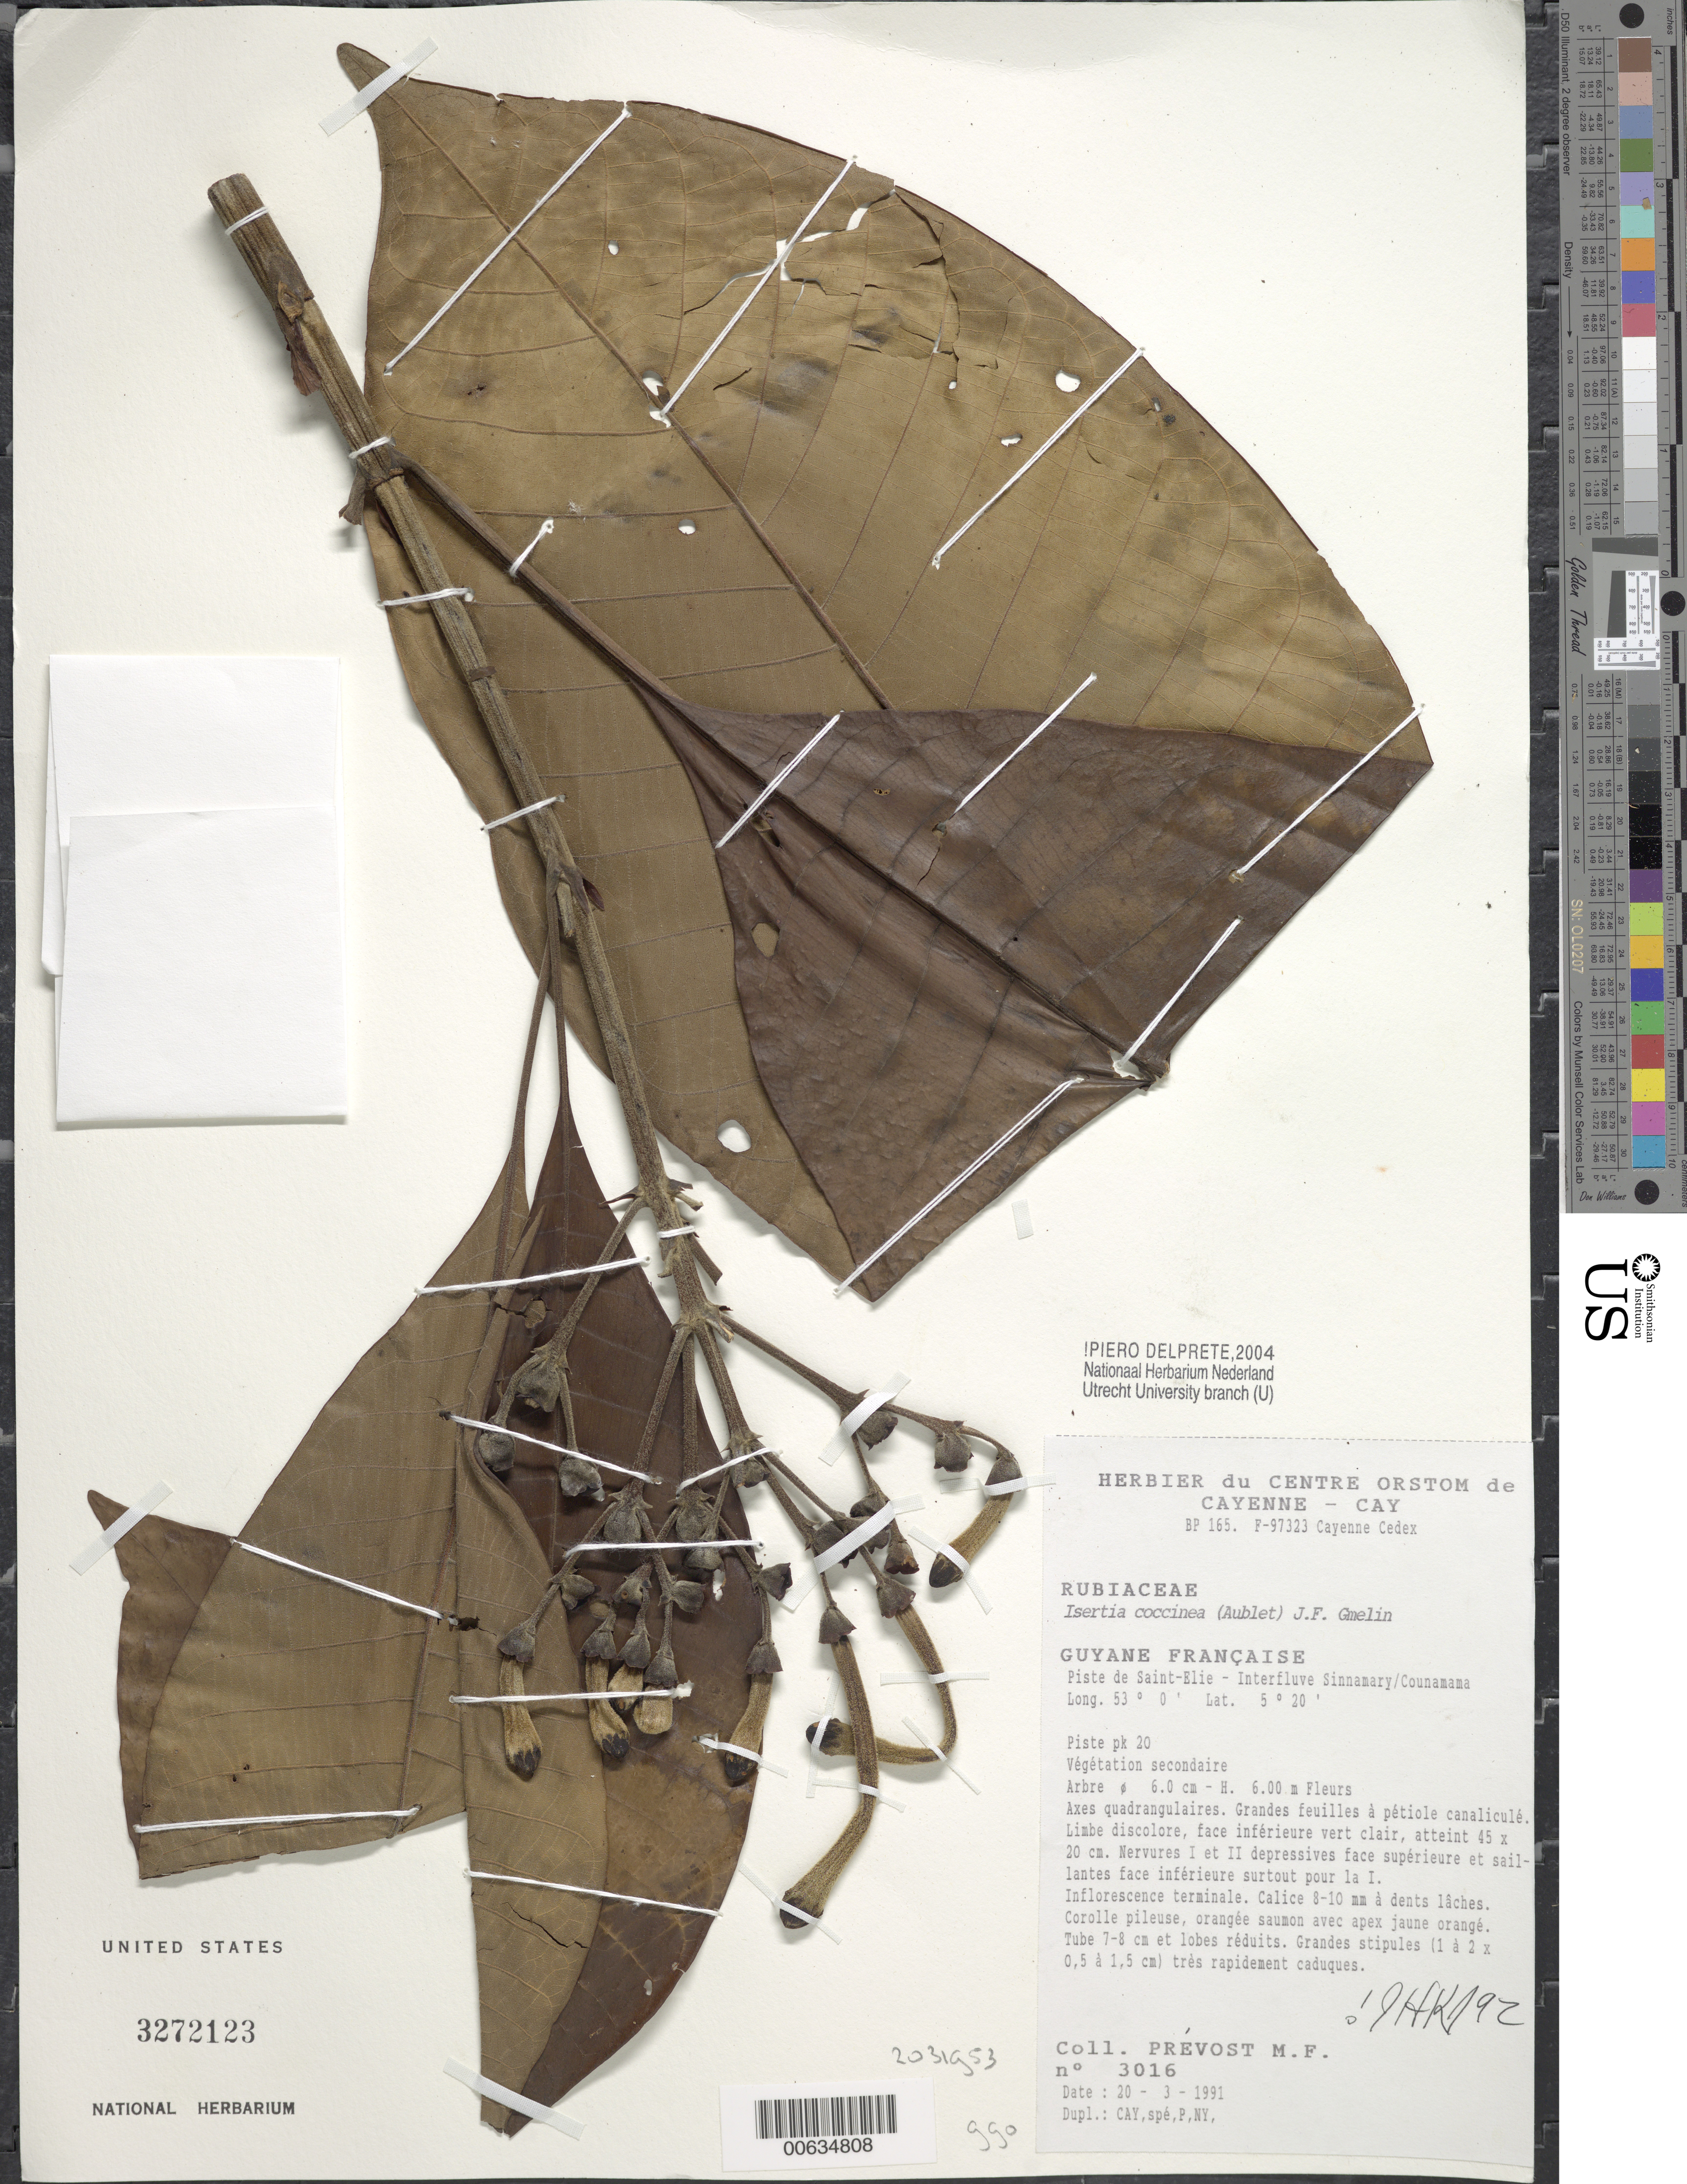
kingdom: Plantae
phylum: Tracheophyta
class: Magnoliopsida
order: Gentianales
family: Rubiaceae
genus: Isertia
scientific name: Isertia coccinea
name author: (Aubl.) Vahl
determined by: Kirkbride, J. H.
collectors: M.-F. Prévost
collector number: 3016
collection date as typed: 20-Mar-90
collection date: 1990-03-20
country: French Guiana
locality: Piste de Saint-Élie, interfleuve Sinnamary-Counamama; piste pk 20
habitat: Vegetation secondaire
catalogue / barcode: US 3272123